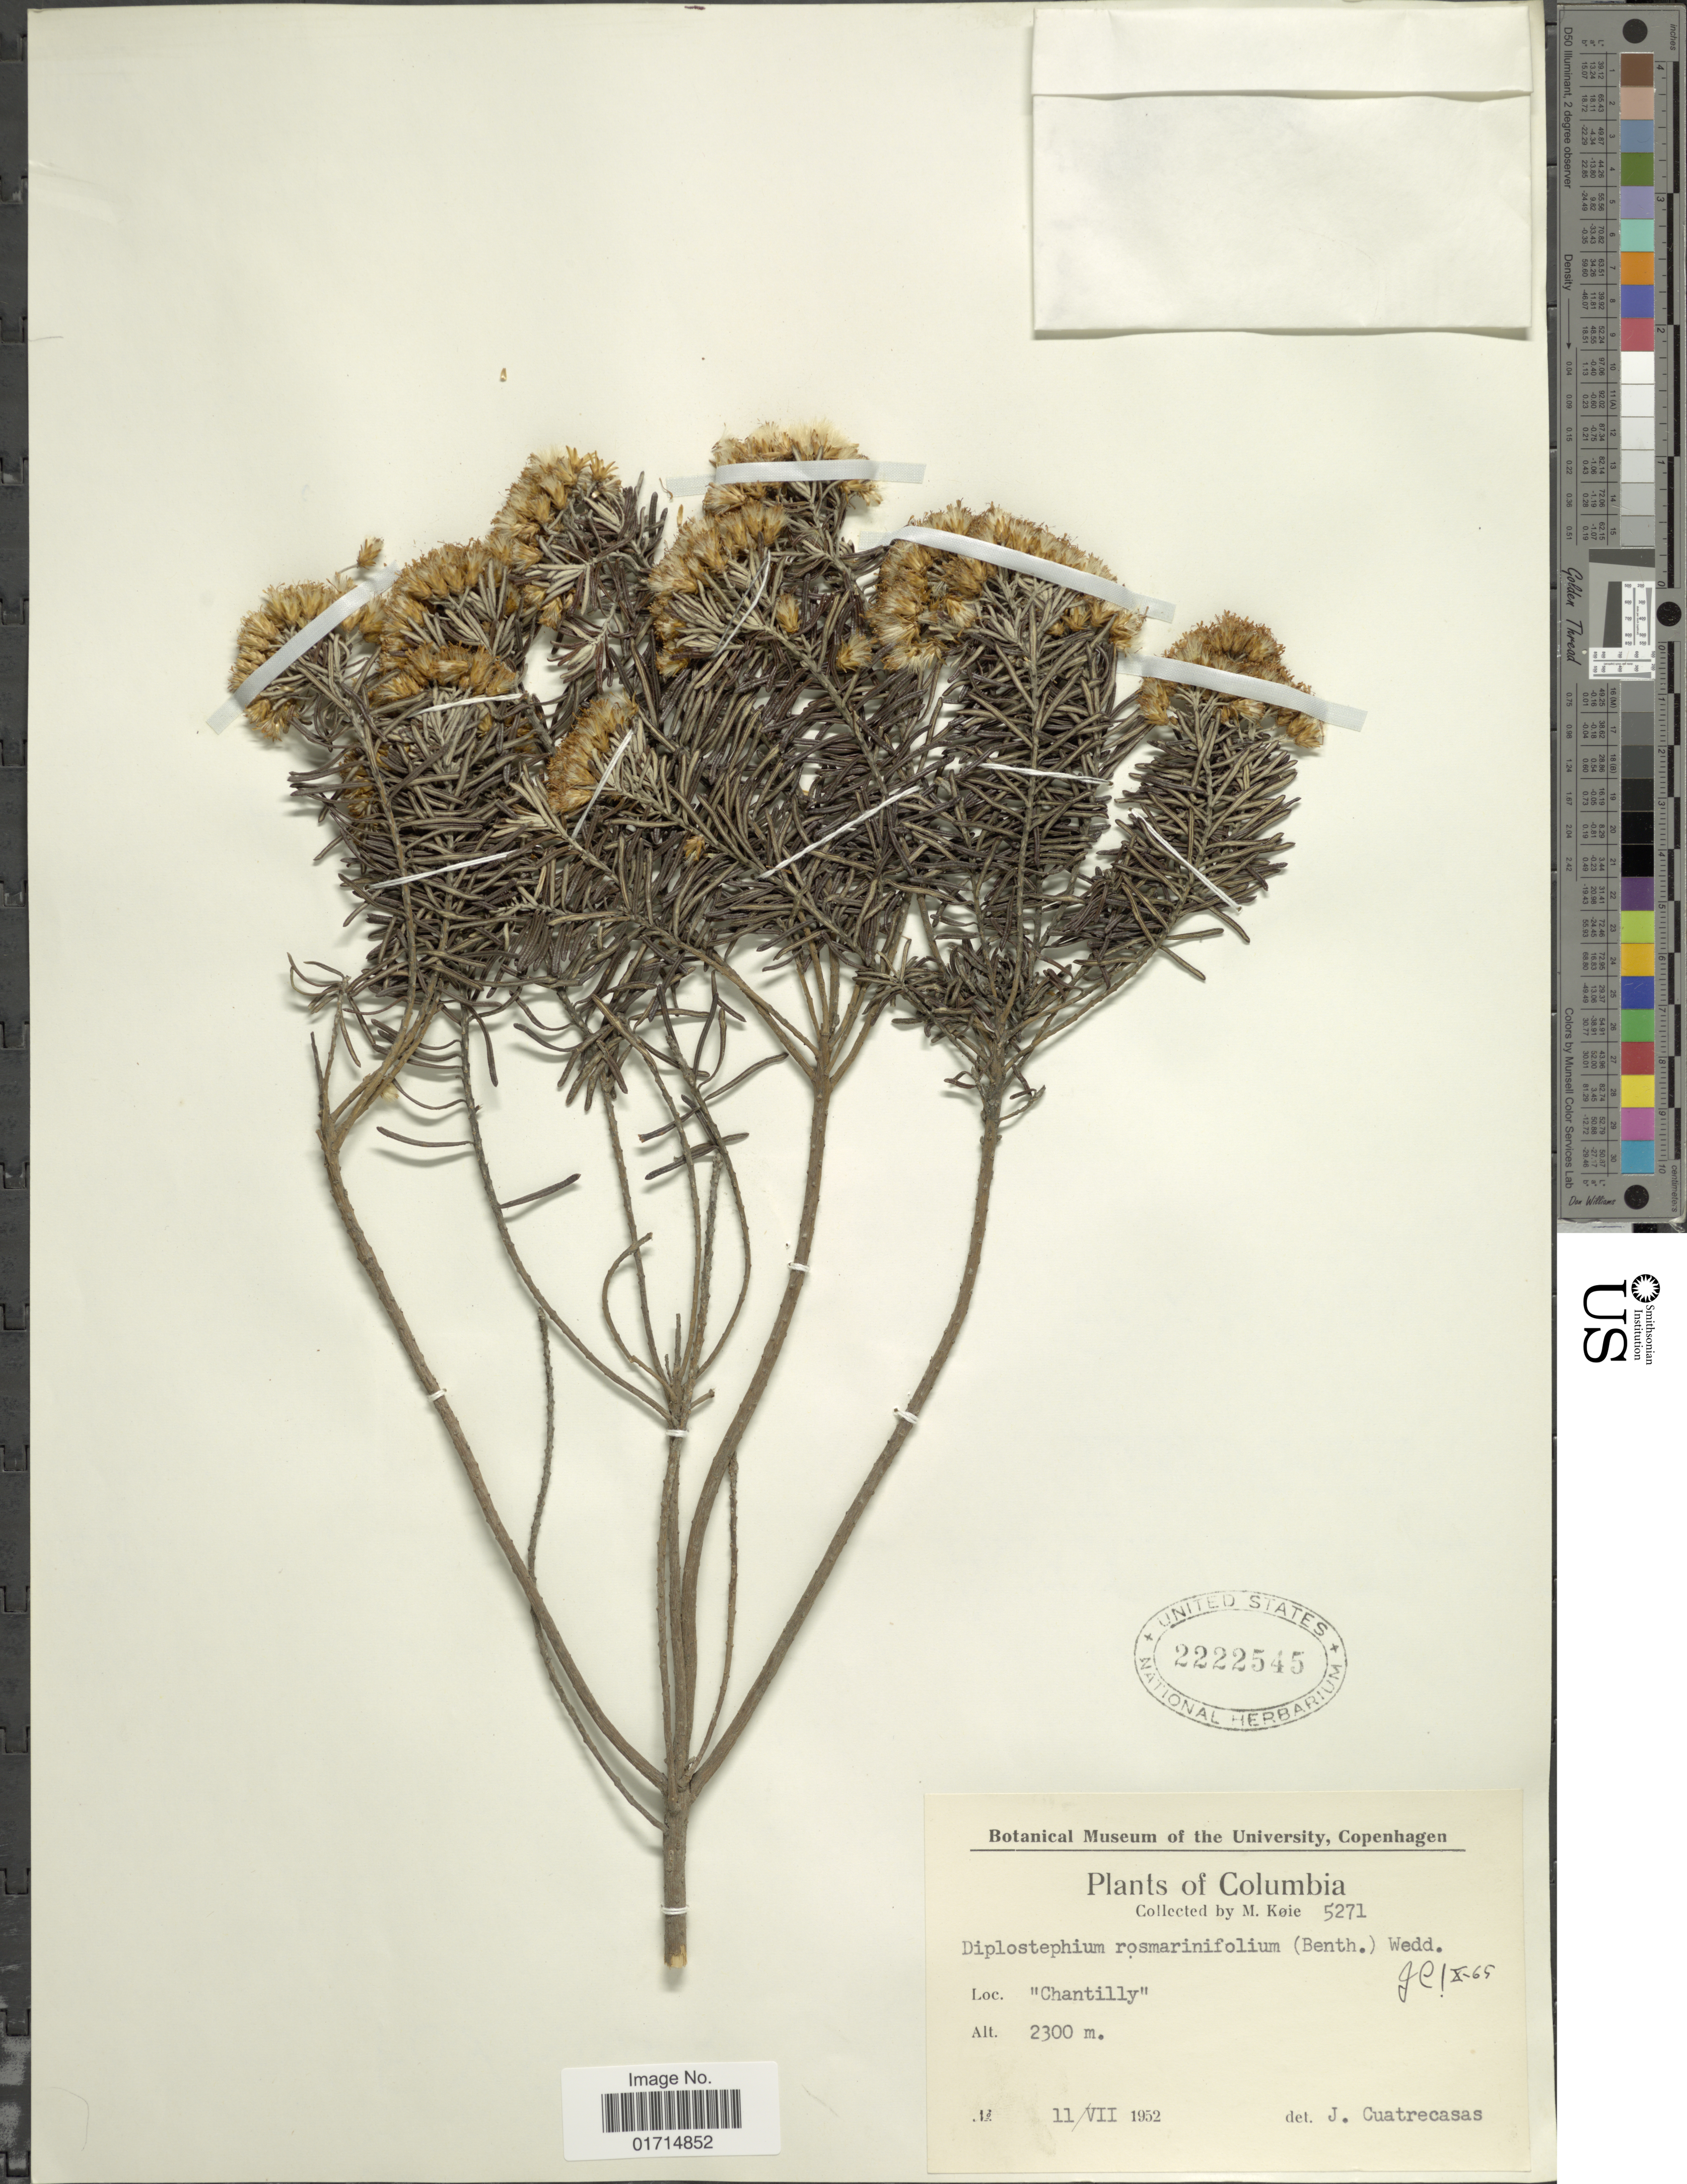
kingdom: Plantae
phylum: Tracheophyta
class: Magnoliopsida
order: Asterales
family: Asteraceae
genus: Diplostephium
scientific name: Diplostephium rosmarinifolium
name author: (Benth.) Wedd.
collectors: M. Köie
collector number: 5271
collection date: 1952-07-11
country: Colombia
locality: Colombia. "Chantilly"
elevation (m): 2300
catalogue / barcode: US 2222545